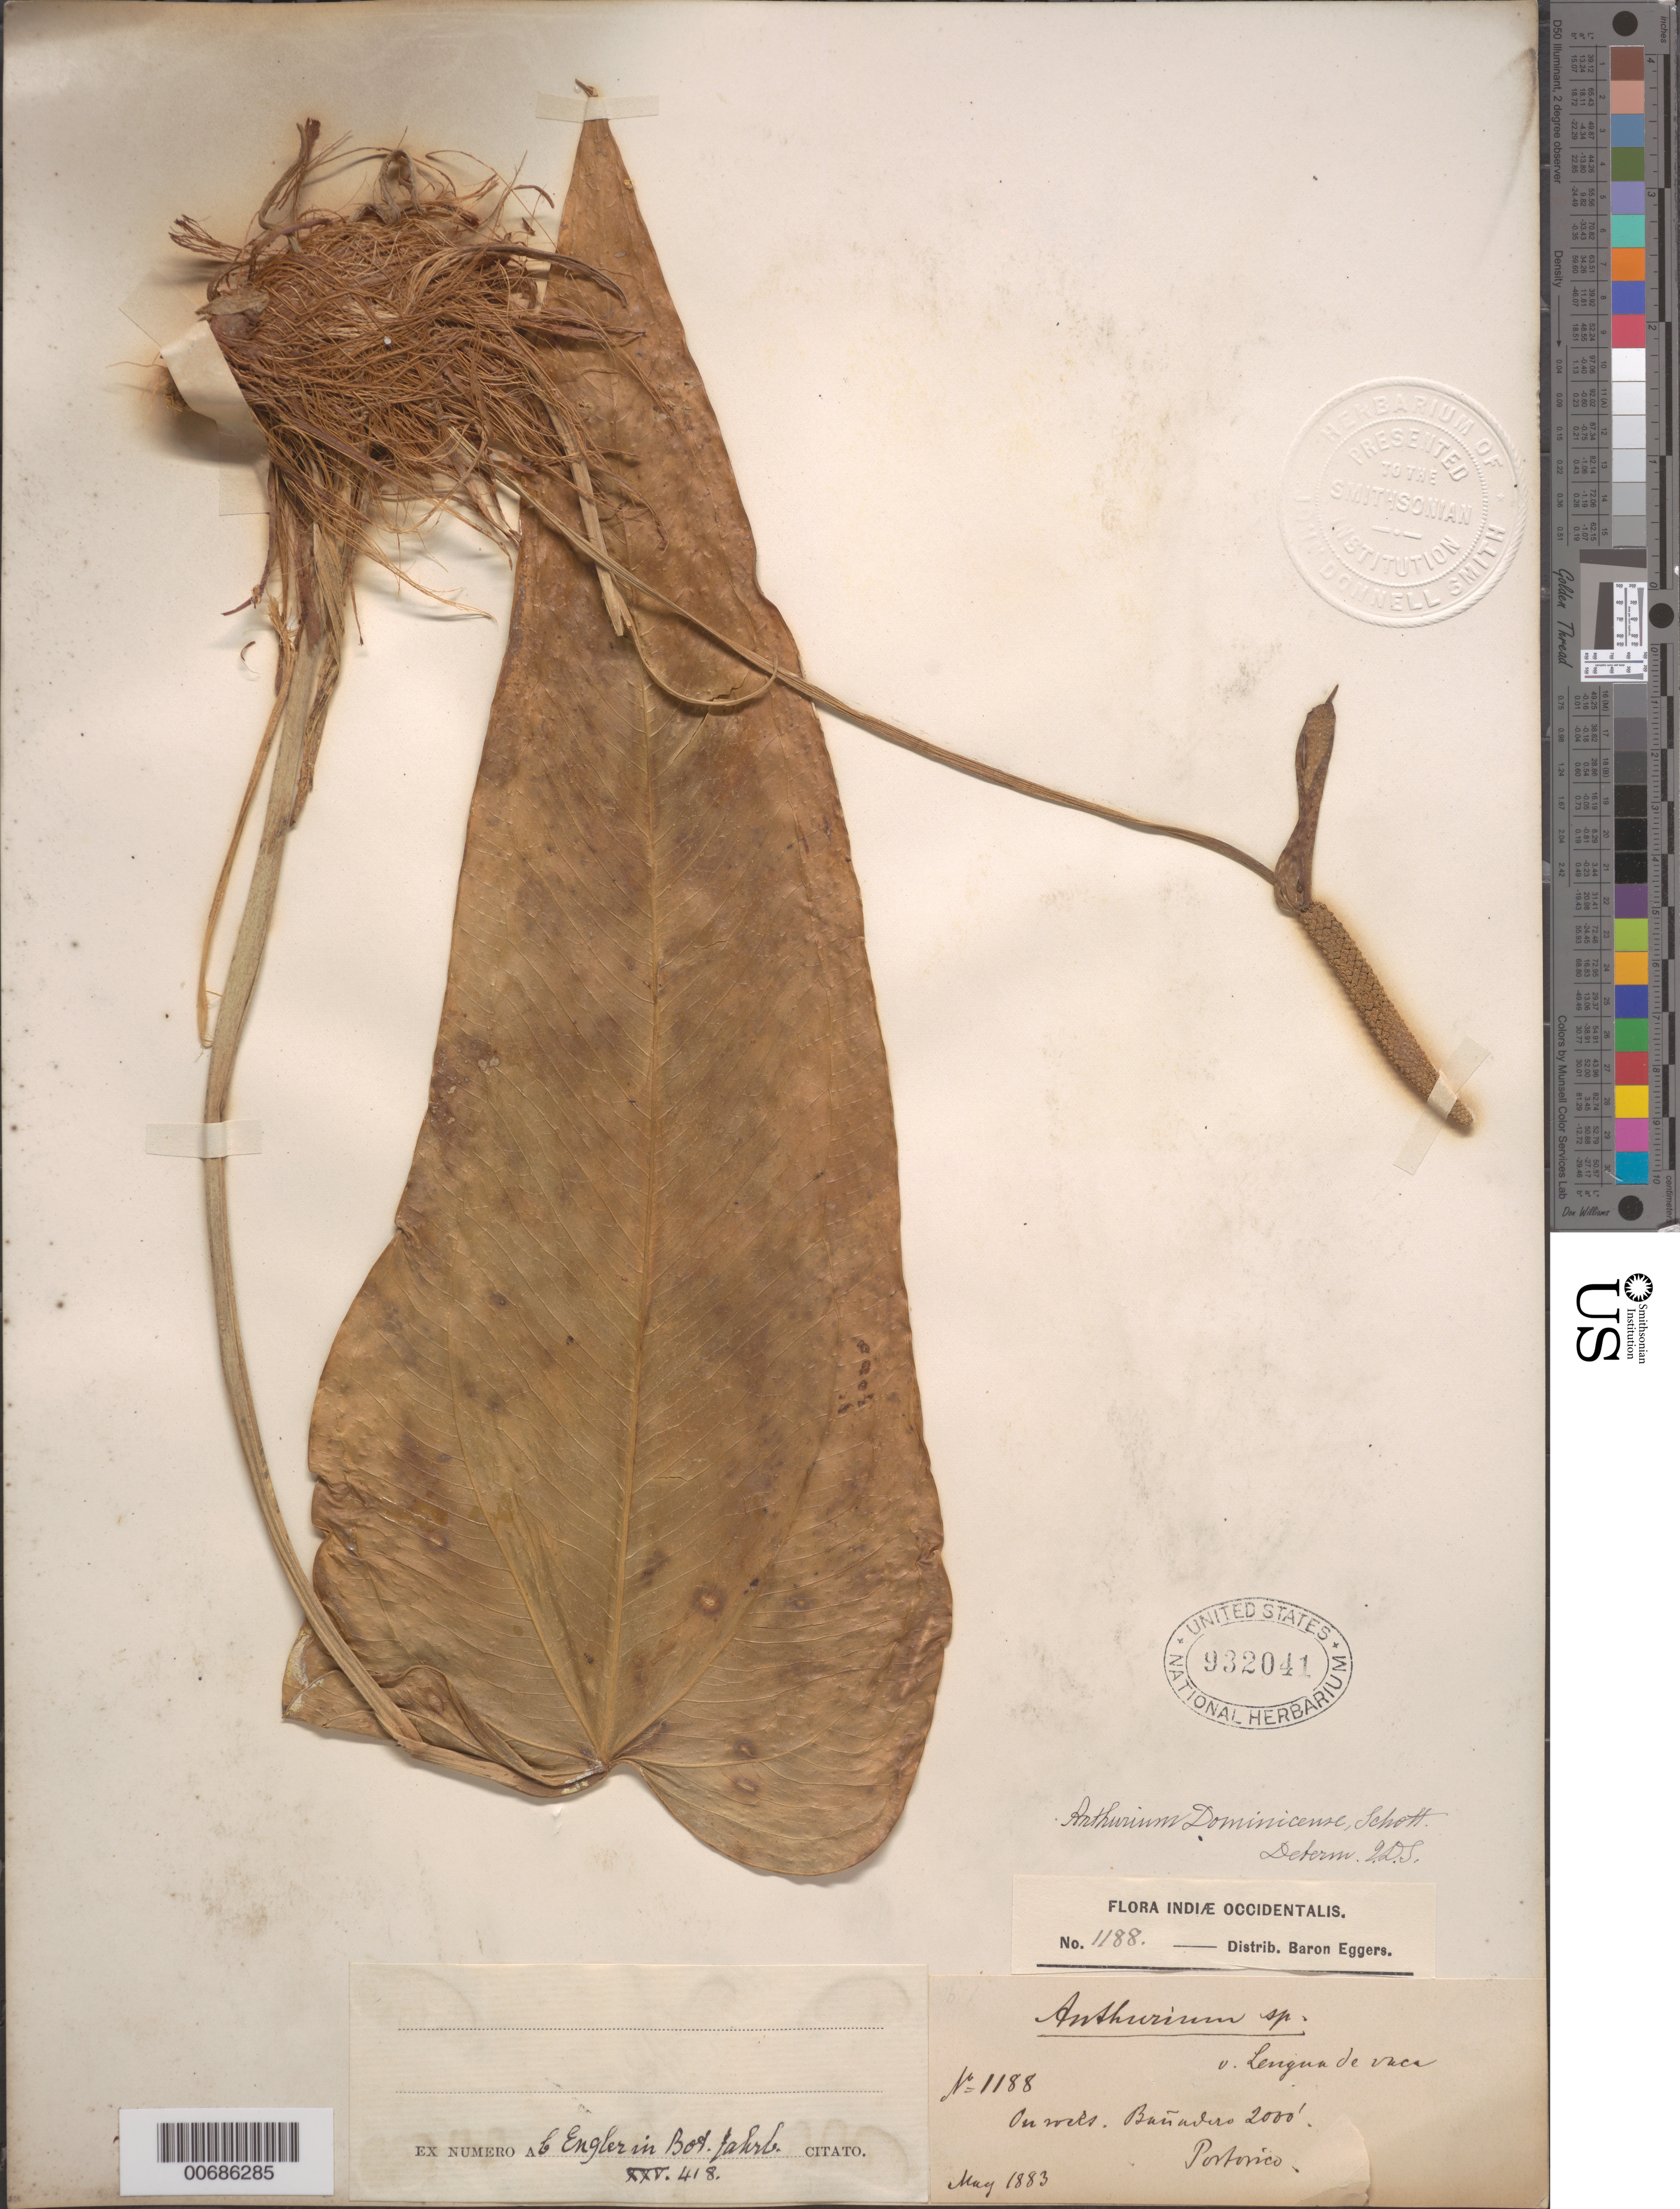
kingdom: Plantae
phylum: Tracheophyta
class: Liliopsida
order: Alismatales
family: Araceae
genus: Anthurium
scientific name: Anthurium dominicense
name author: Schott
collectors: H. G. A. Engler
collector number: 1188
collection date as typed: May 1883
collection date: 1883-05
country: Puerto Rico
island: Greater Antilles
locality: Banadero 2000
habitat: on rocks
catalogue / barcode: US 932041